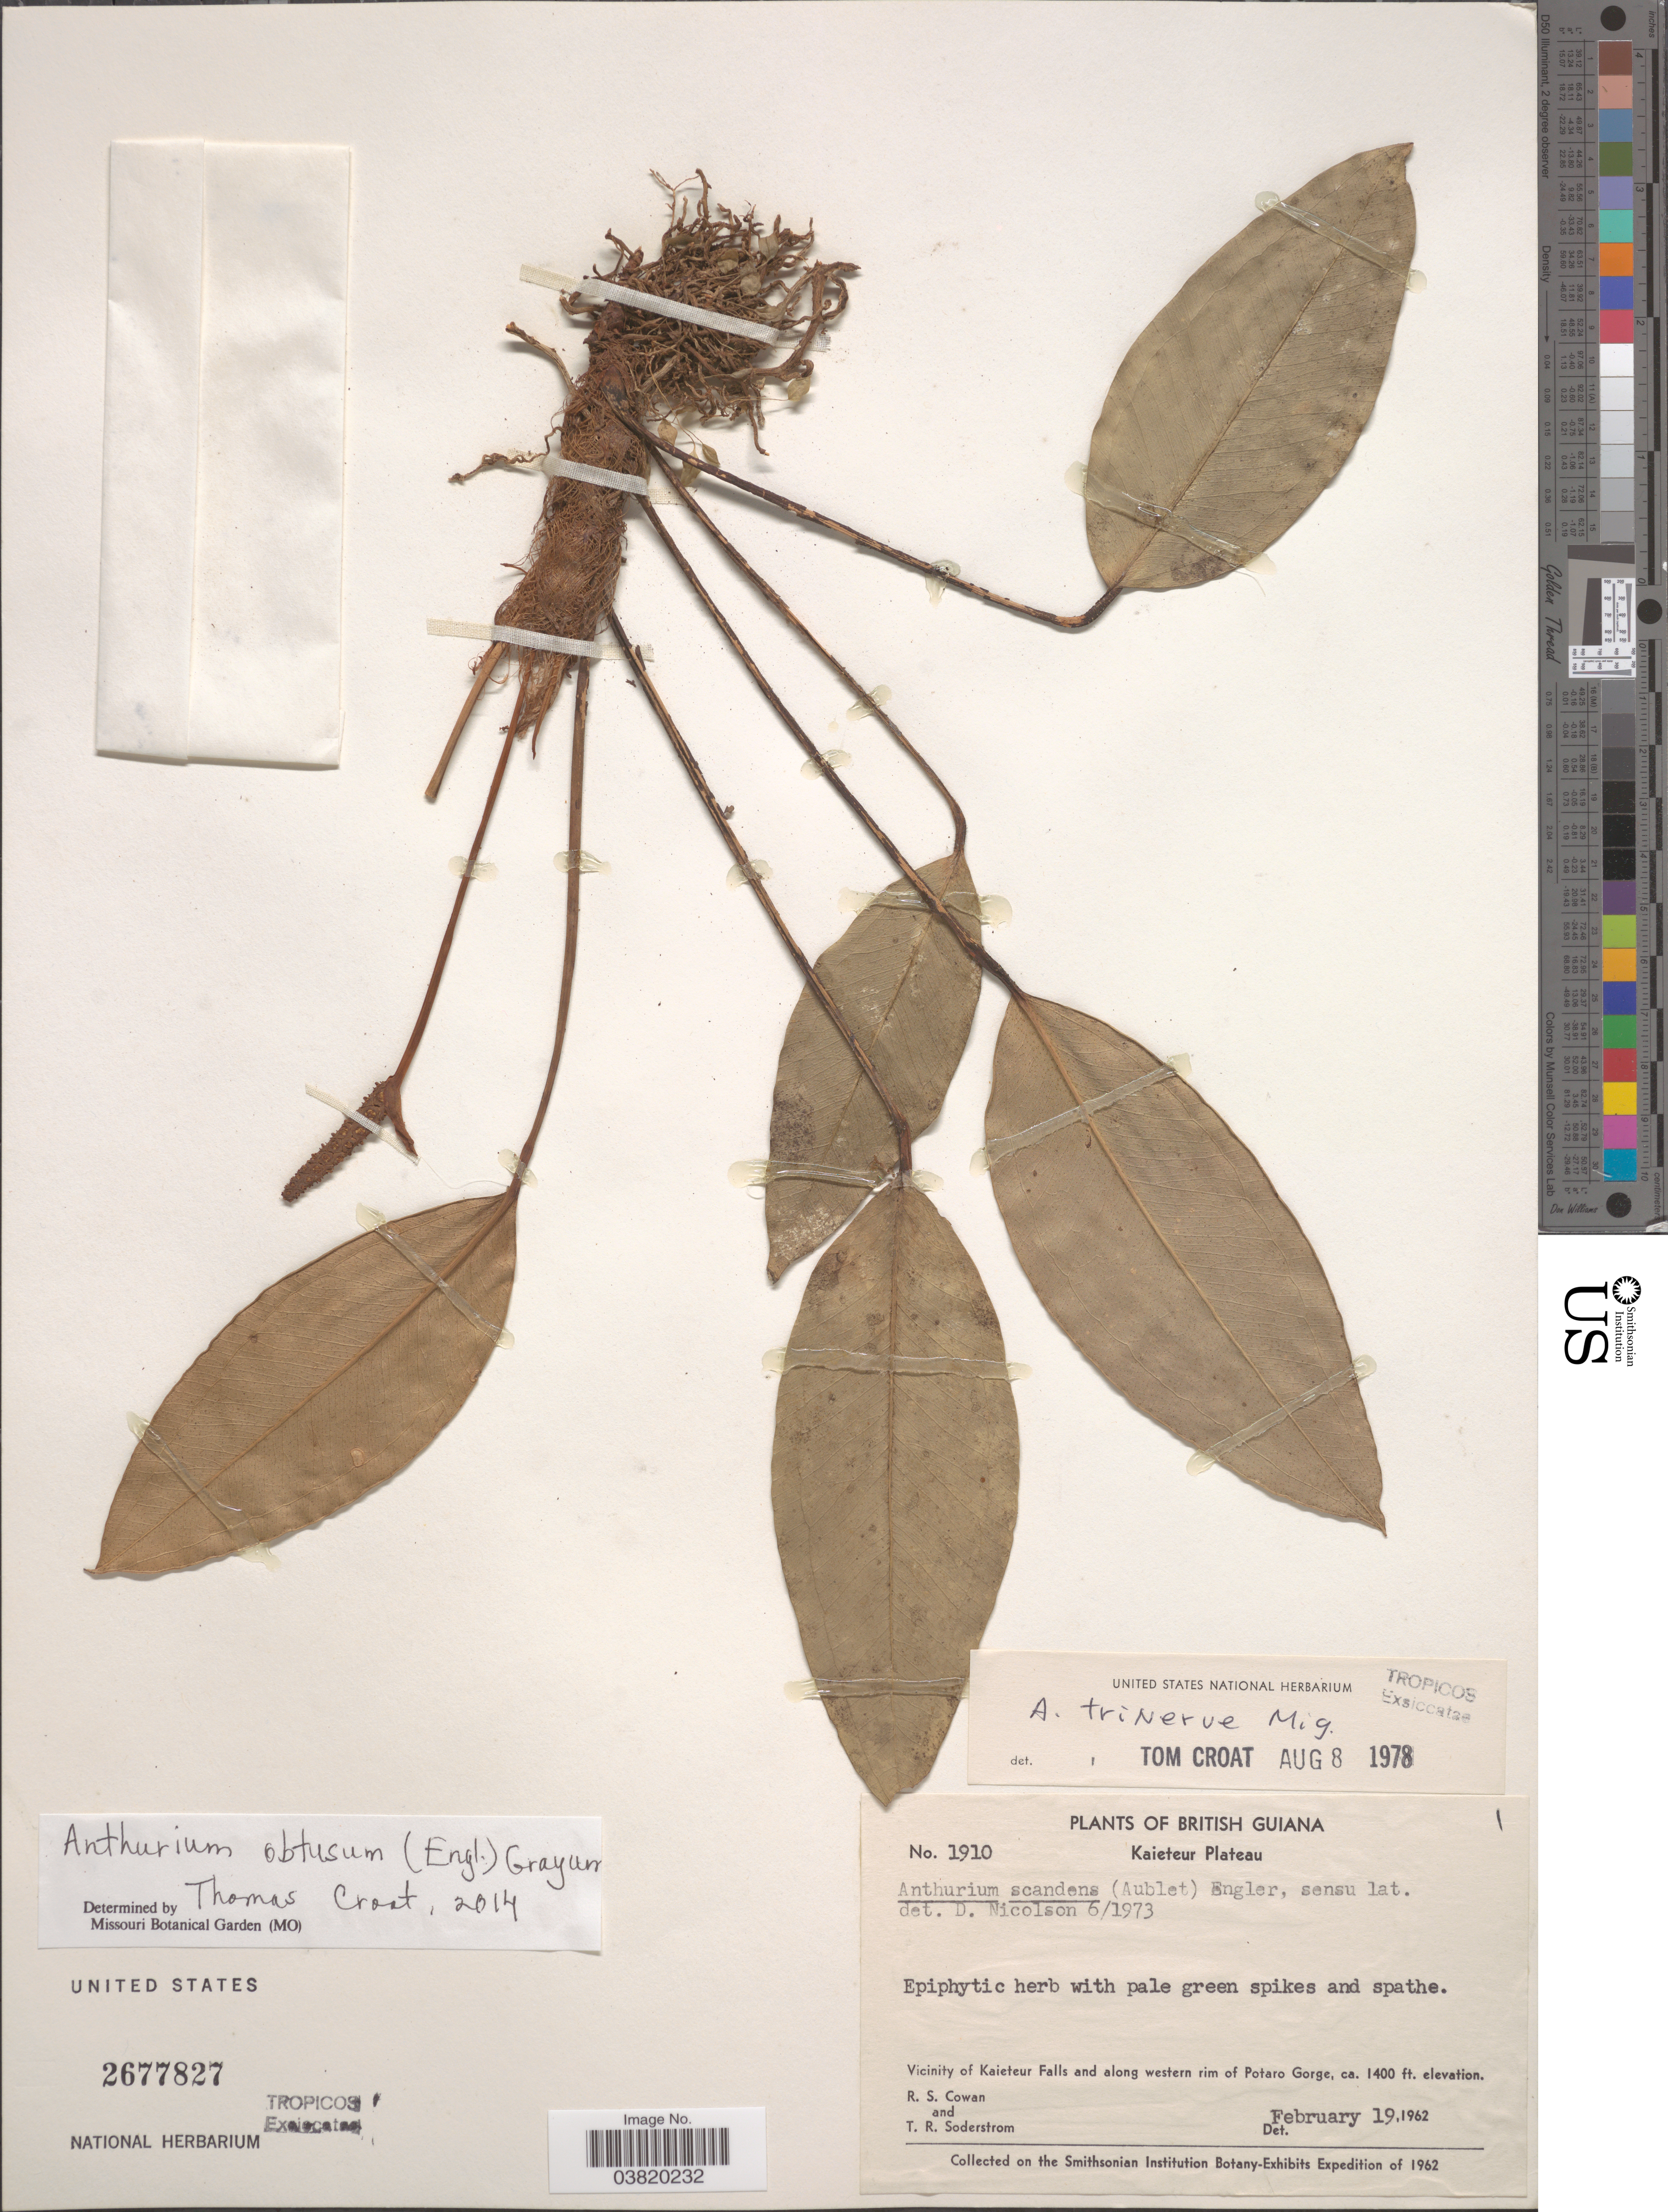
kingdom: Plantae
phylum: Tracheophyta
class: Liliopsida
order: Alismatales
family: Araceae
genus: Anthurium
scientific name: Anthurium obtusum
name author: (Engl.) Grayum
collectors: R. S. Cowan & T. R. Soderstrom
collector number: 1910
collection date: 1962-02-19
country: Guyana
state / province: Potaro-Siparuni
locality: British Guiana. Kaieteur Plateau. Vicinity of Kaieteur Falls and along western rim of Potaro Gorge.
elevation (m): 427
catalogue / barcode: US 2677827